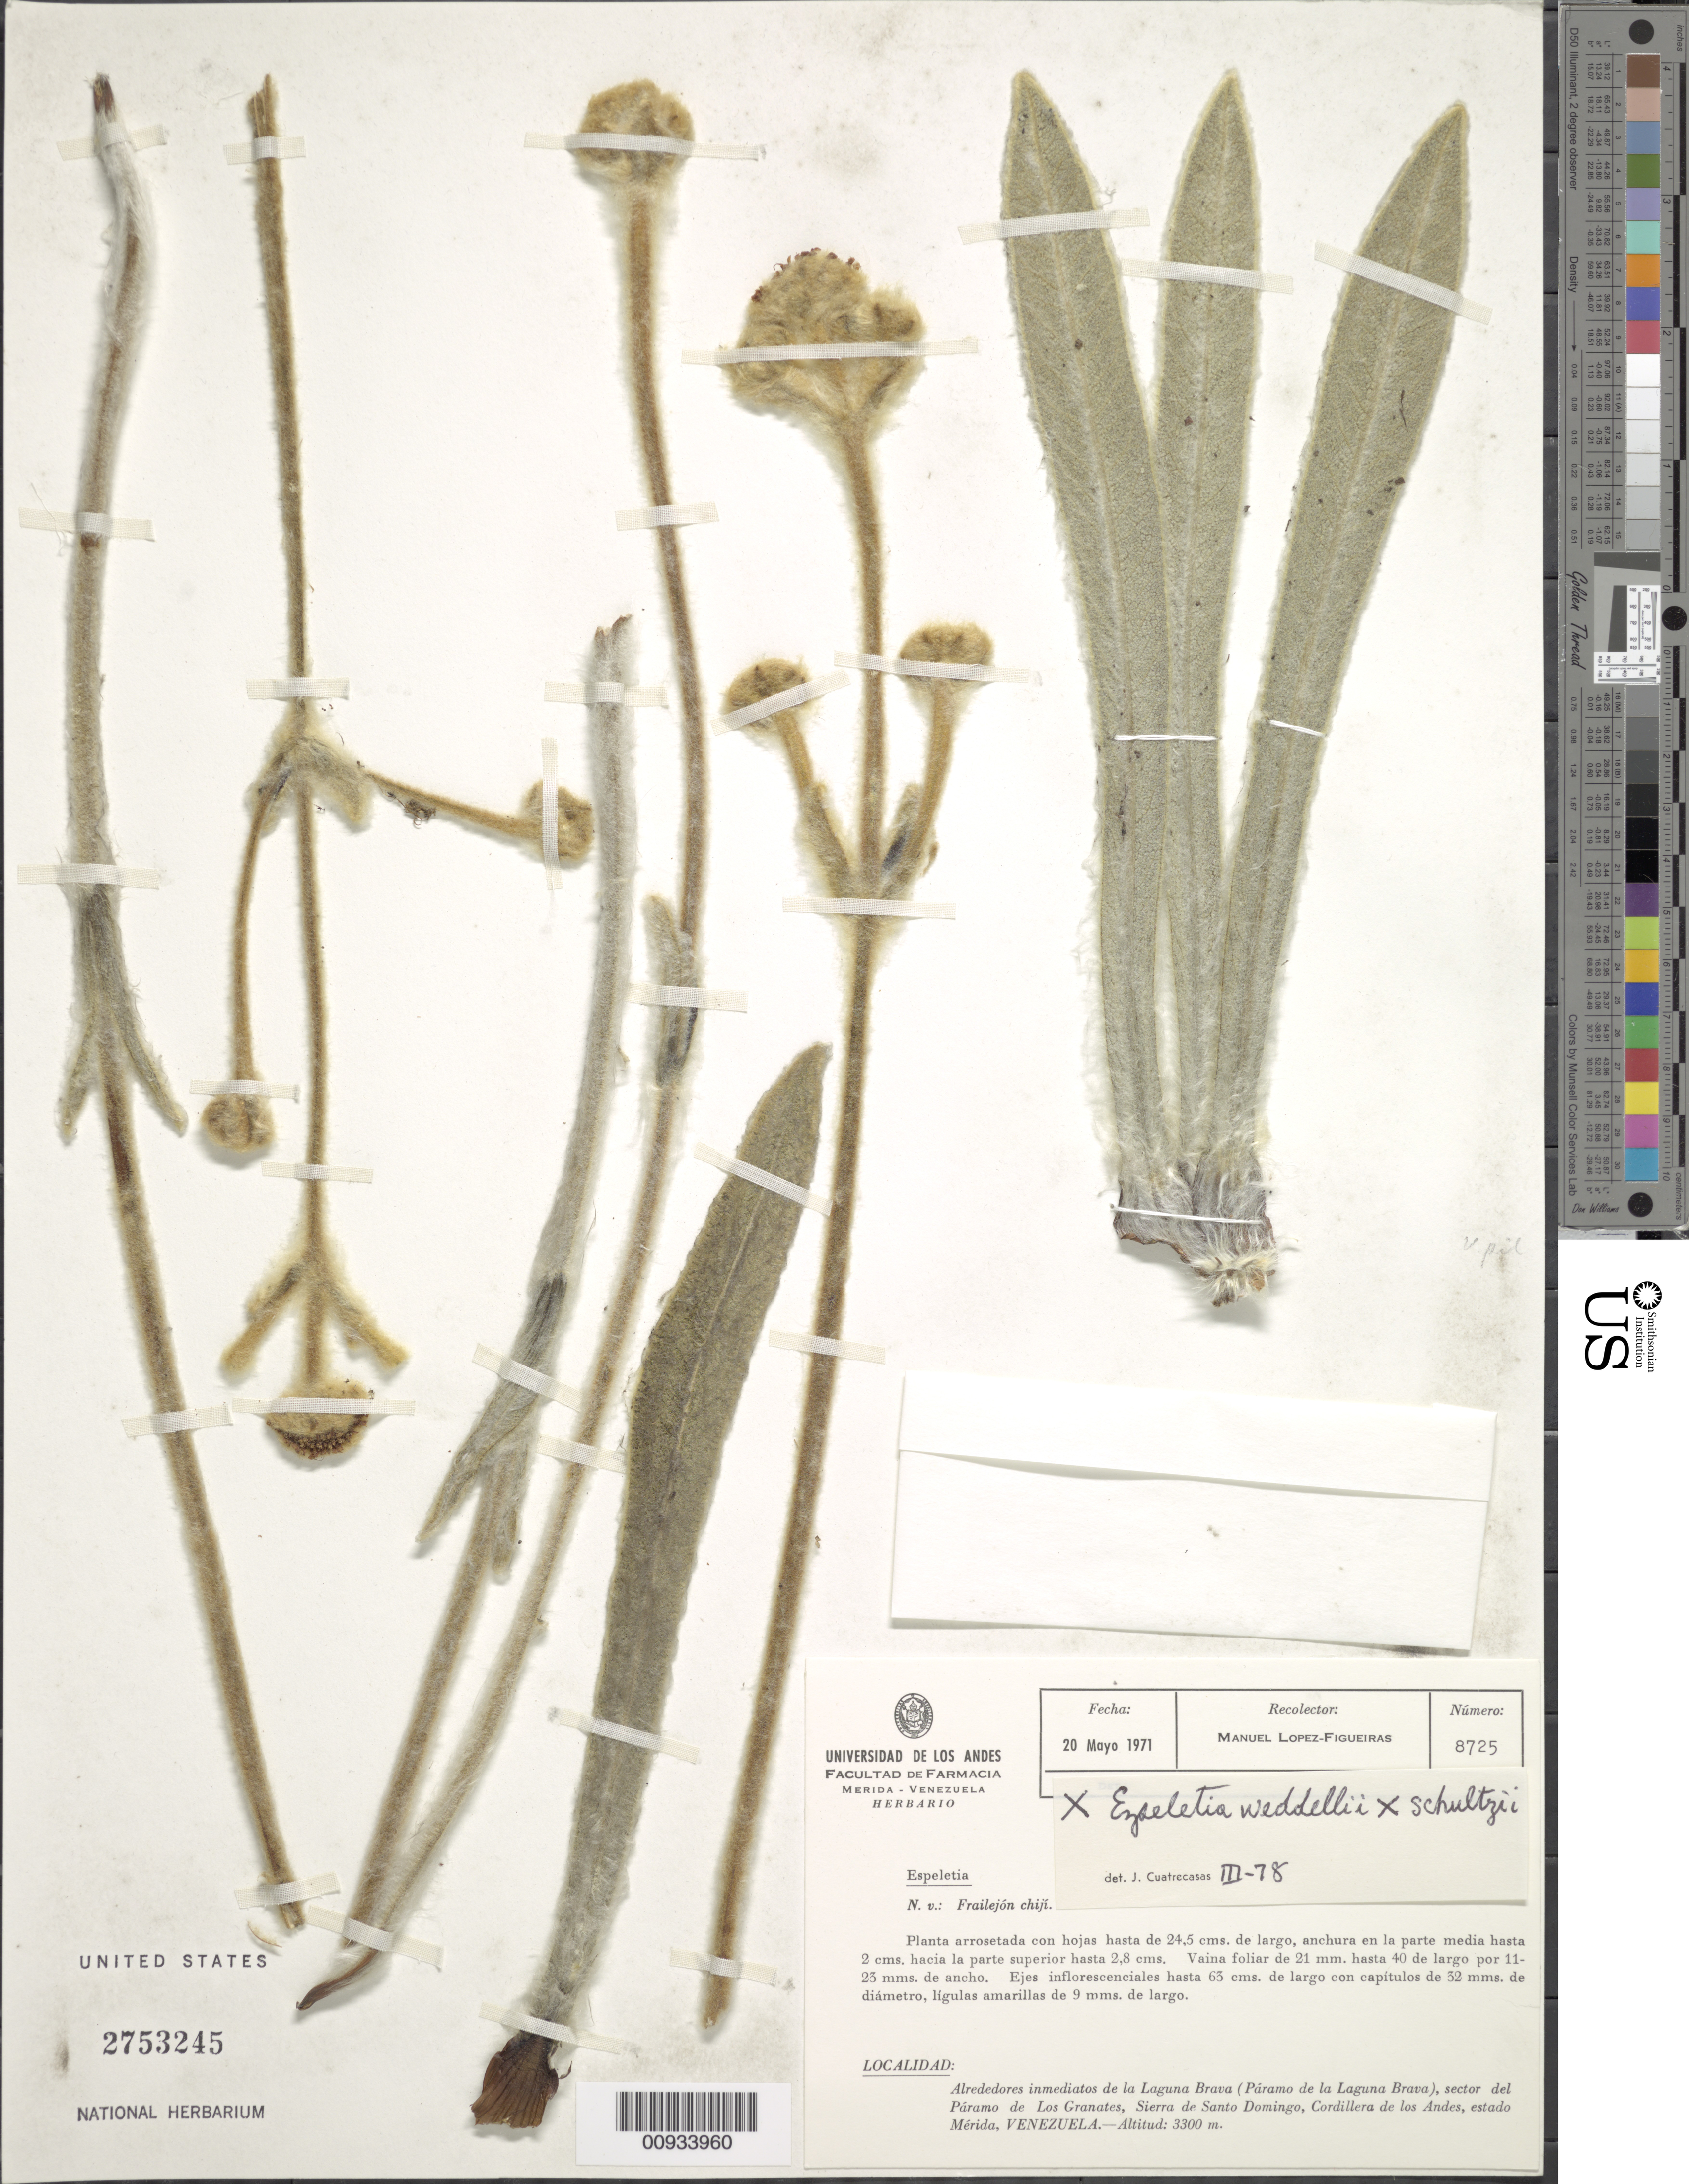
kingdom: Plantae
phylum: Tracheophyta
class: Magnoliopsida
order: Asterales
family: Asteraceae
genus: Espeletia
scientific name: Espeletia schultzii x E. weddellii Sch. Bip. ex Wedd.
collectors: M. López Figueiras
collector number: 8725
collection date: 1971-05-20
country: Venezuela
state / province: Mérida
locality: Alrededores inmediatos de la Laguna Brava (Paramo de la Laguna Brava), sector del Paramo de Los Granates, Sierra de Santo Domingo, Cordillera de los Andes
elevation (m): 3300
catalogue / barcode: US 2753245